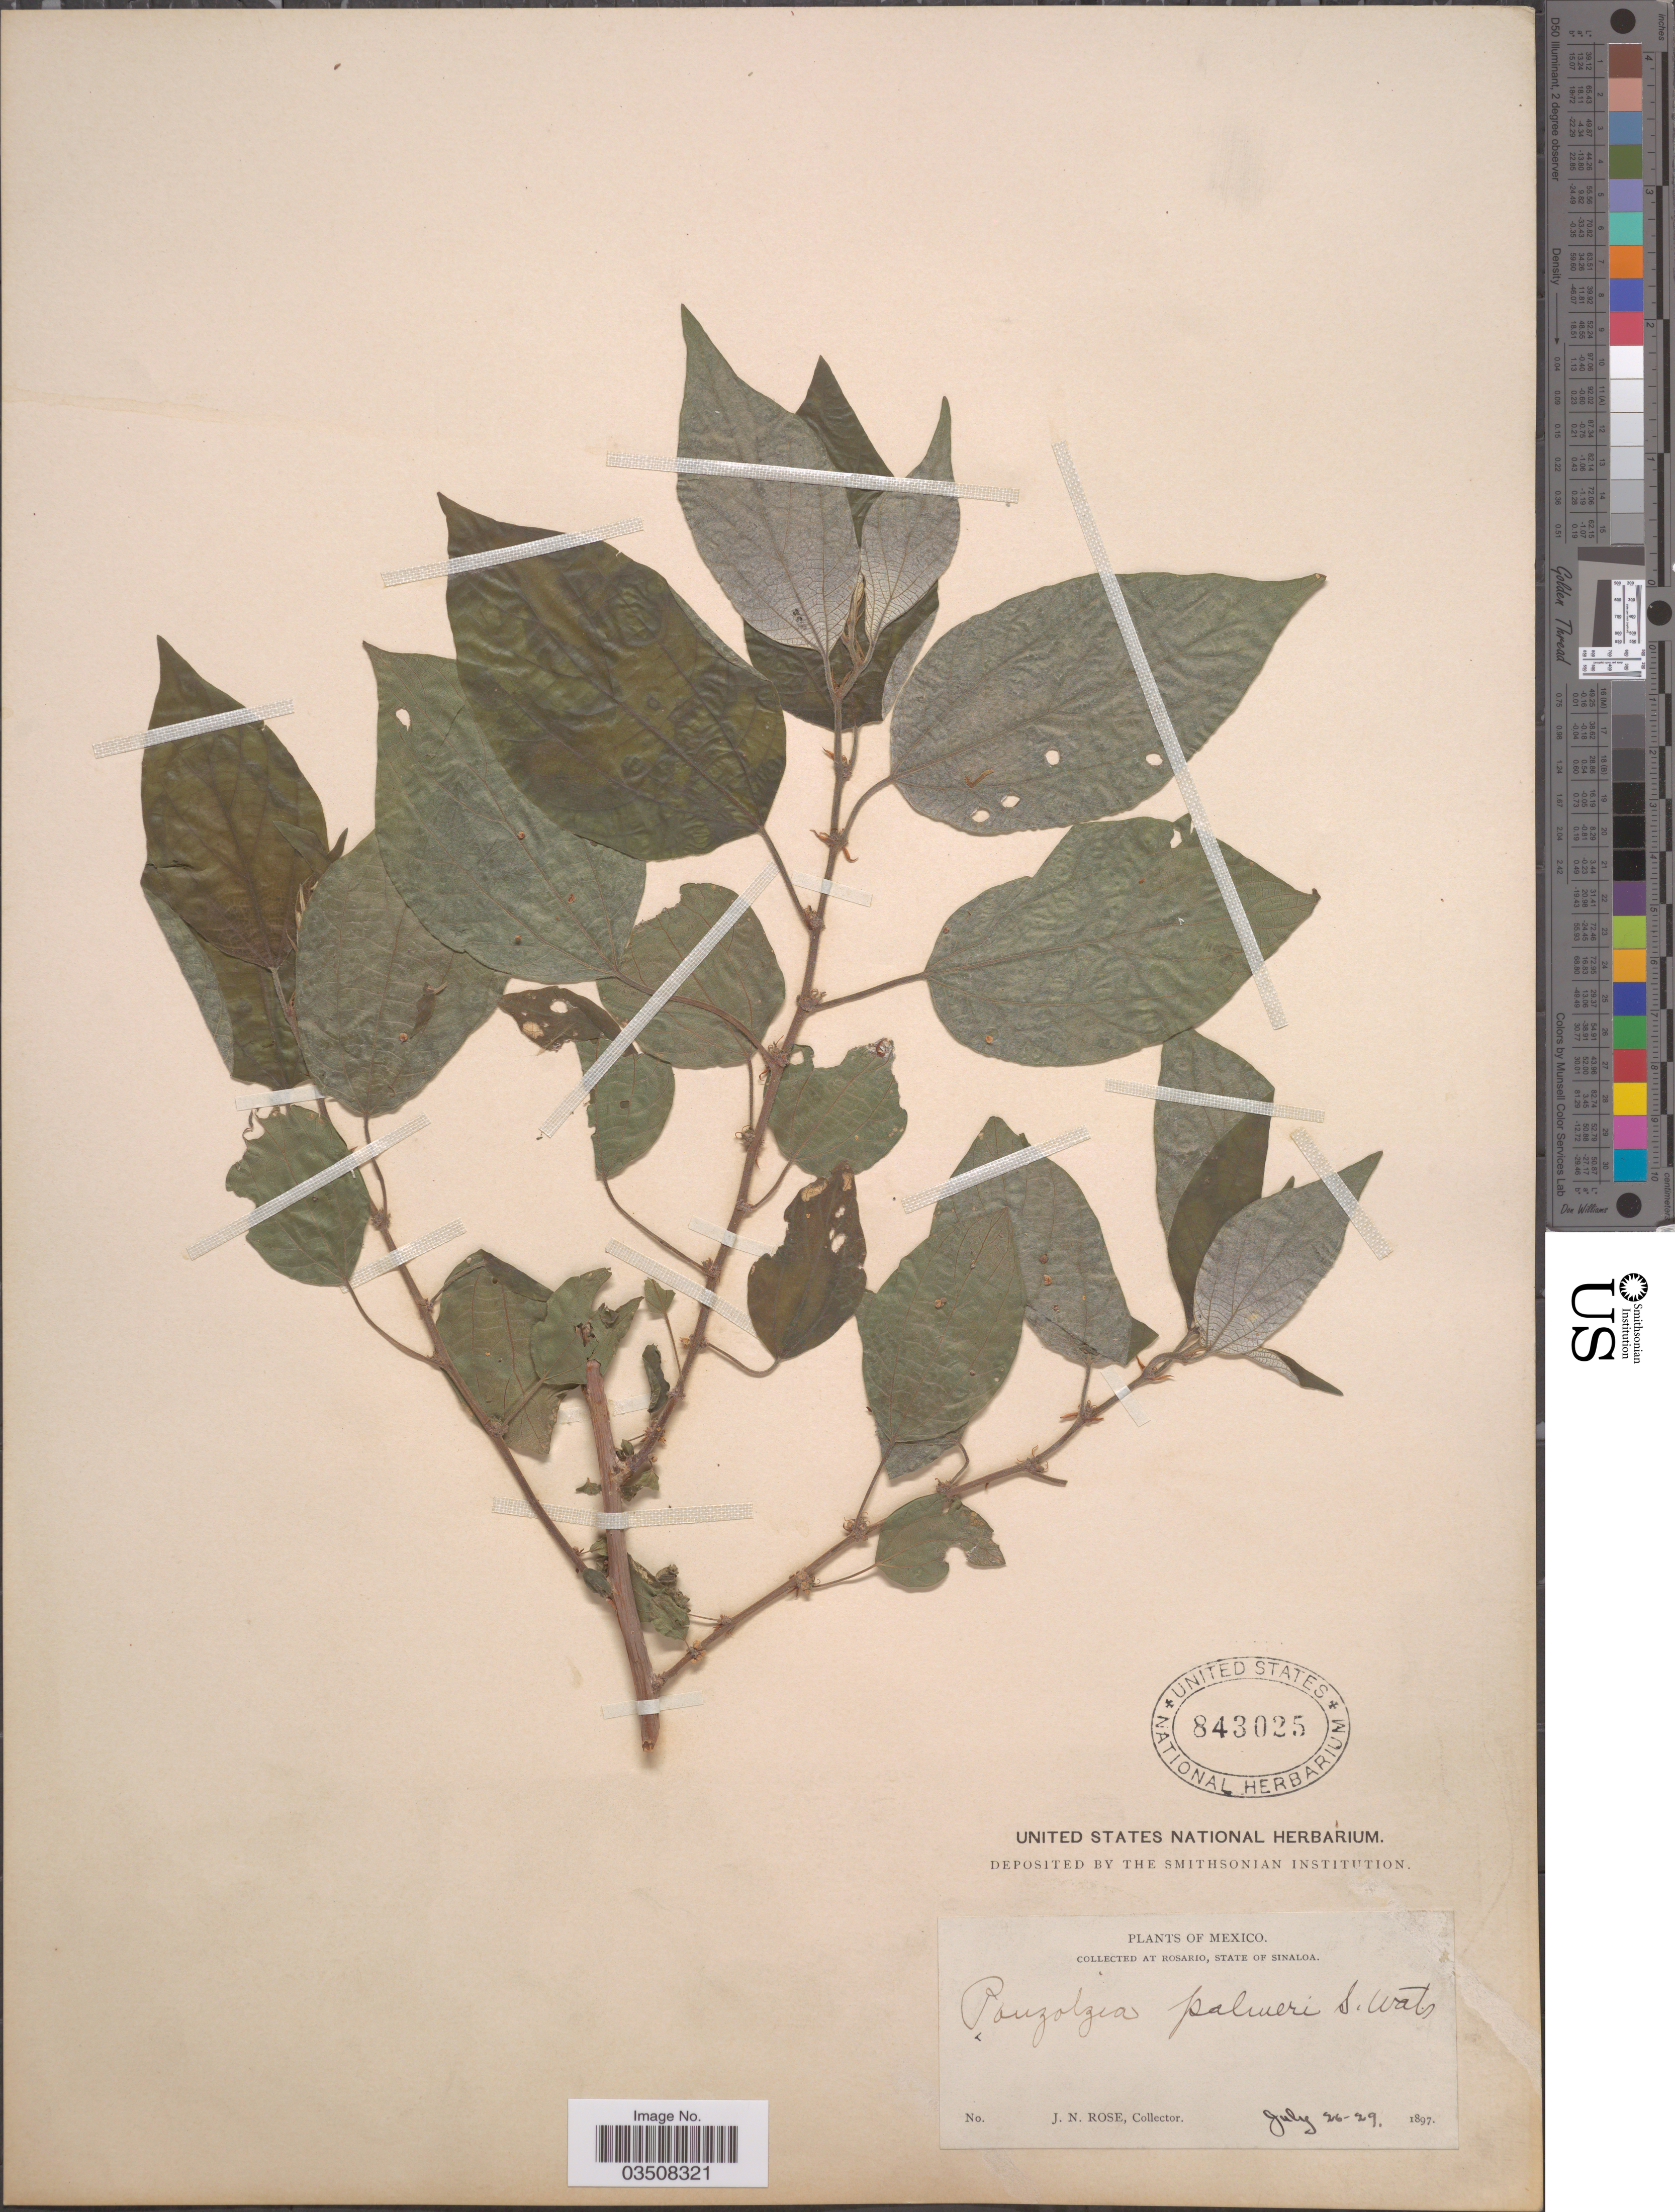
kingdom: Plantae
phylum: Tracheophyta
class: Magnoliopsida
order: Rosales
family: Urticaceae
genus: Pouzolzia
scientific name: Pouzolzia nivea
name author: S. Watson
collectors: J. N. Rose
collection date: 1897-07-26/1897-07-29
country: Mexico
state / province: Sinaloa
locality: Rosario.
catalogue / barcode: US 843025